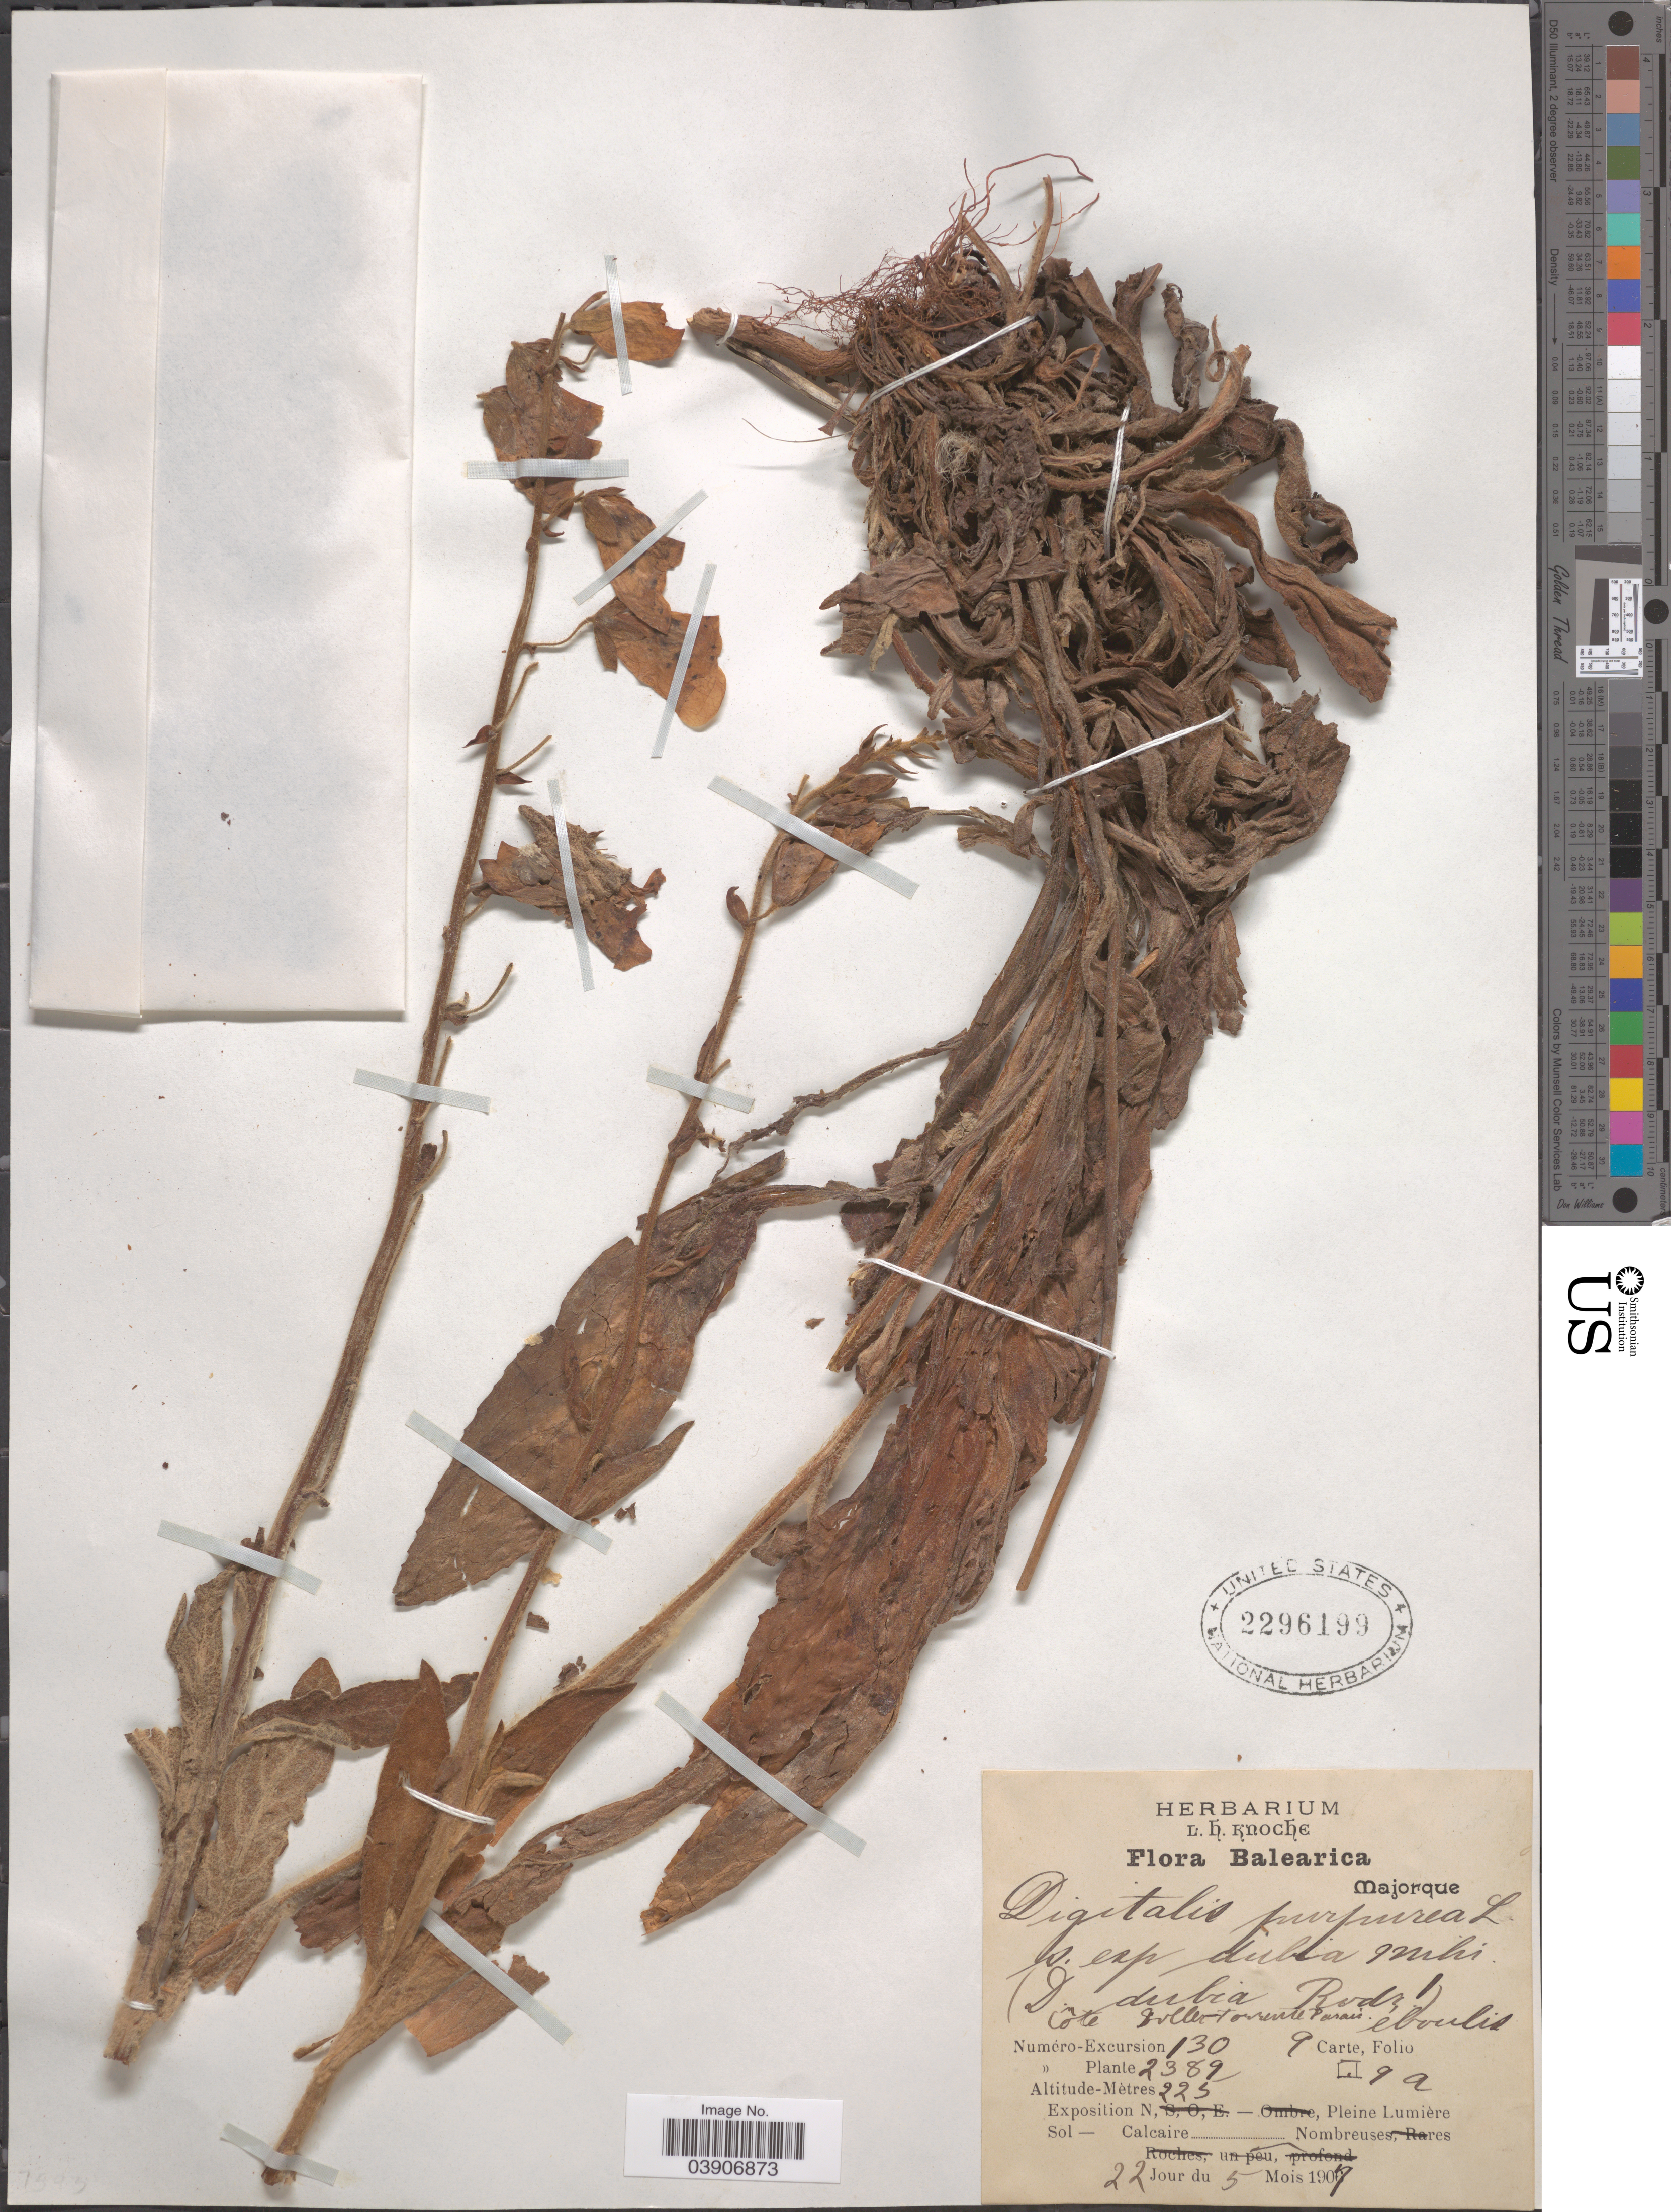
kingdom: Plantae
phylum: Tracheophyta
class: Magnoliopsida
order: Lamiales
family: Plantaginaceae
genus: Digitalis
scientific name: Digitalis purpurea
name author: L.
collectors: ex herb. L. H. Knoche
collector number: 2389?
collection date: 1907-05-22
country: Spain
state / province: Islas Baleares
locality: Balearica. Majorque.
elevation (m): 225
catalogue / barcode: US 2296199